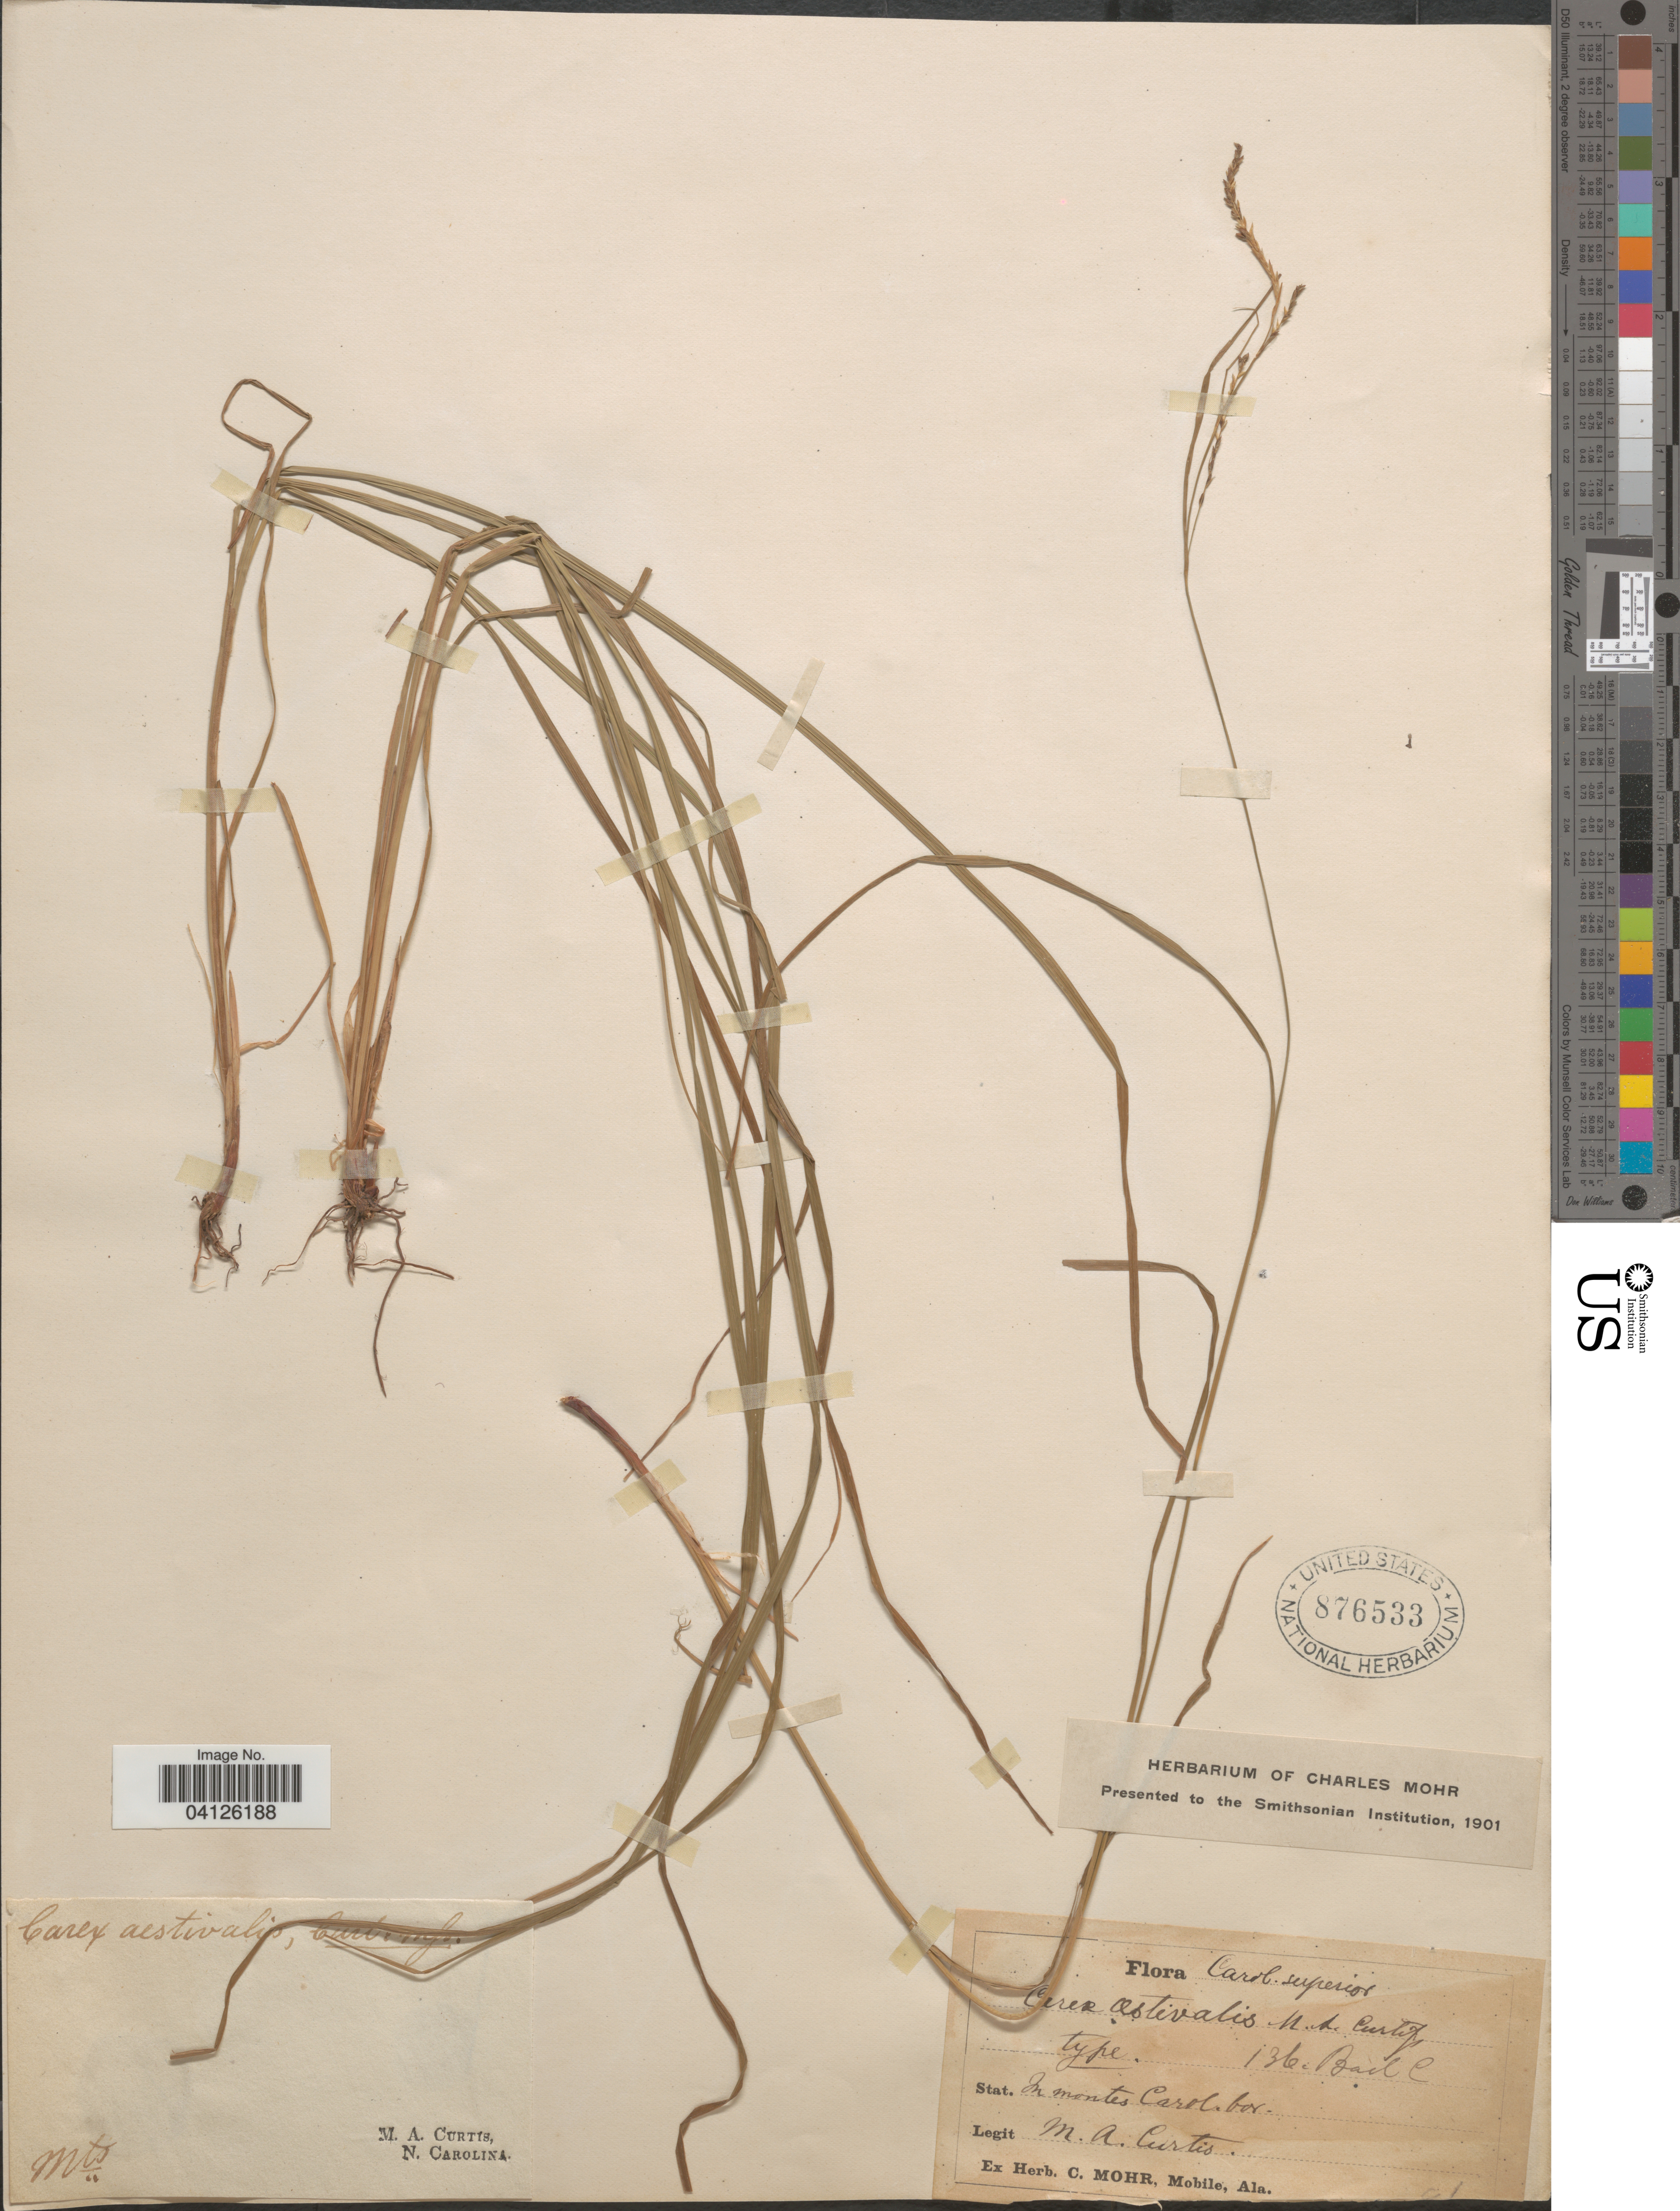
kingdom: Plantae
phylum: Tracheophyta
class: Liliopsida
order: Poales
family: Cyperaceae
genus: Carex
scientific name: Carex aestivalis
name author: M.A. Curtis ex A. Gray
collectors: M. A. Curtis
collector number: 136?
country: United States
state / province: North Carolina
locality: Carol. superior. In montes Carol. bor.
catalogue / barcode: US 876533